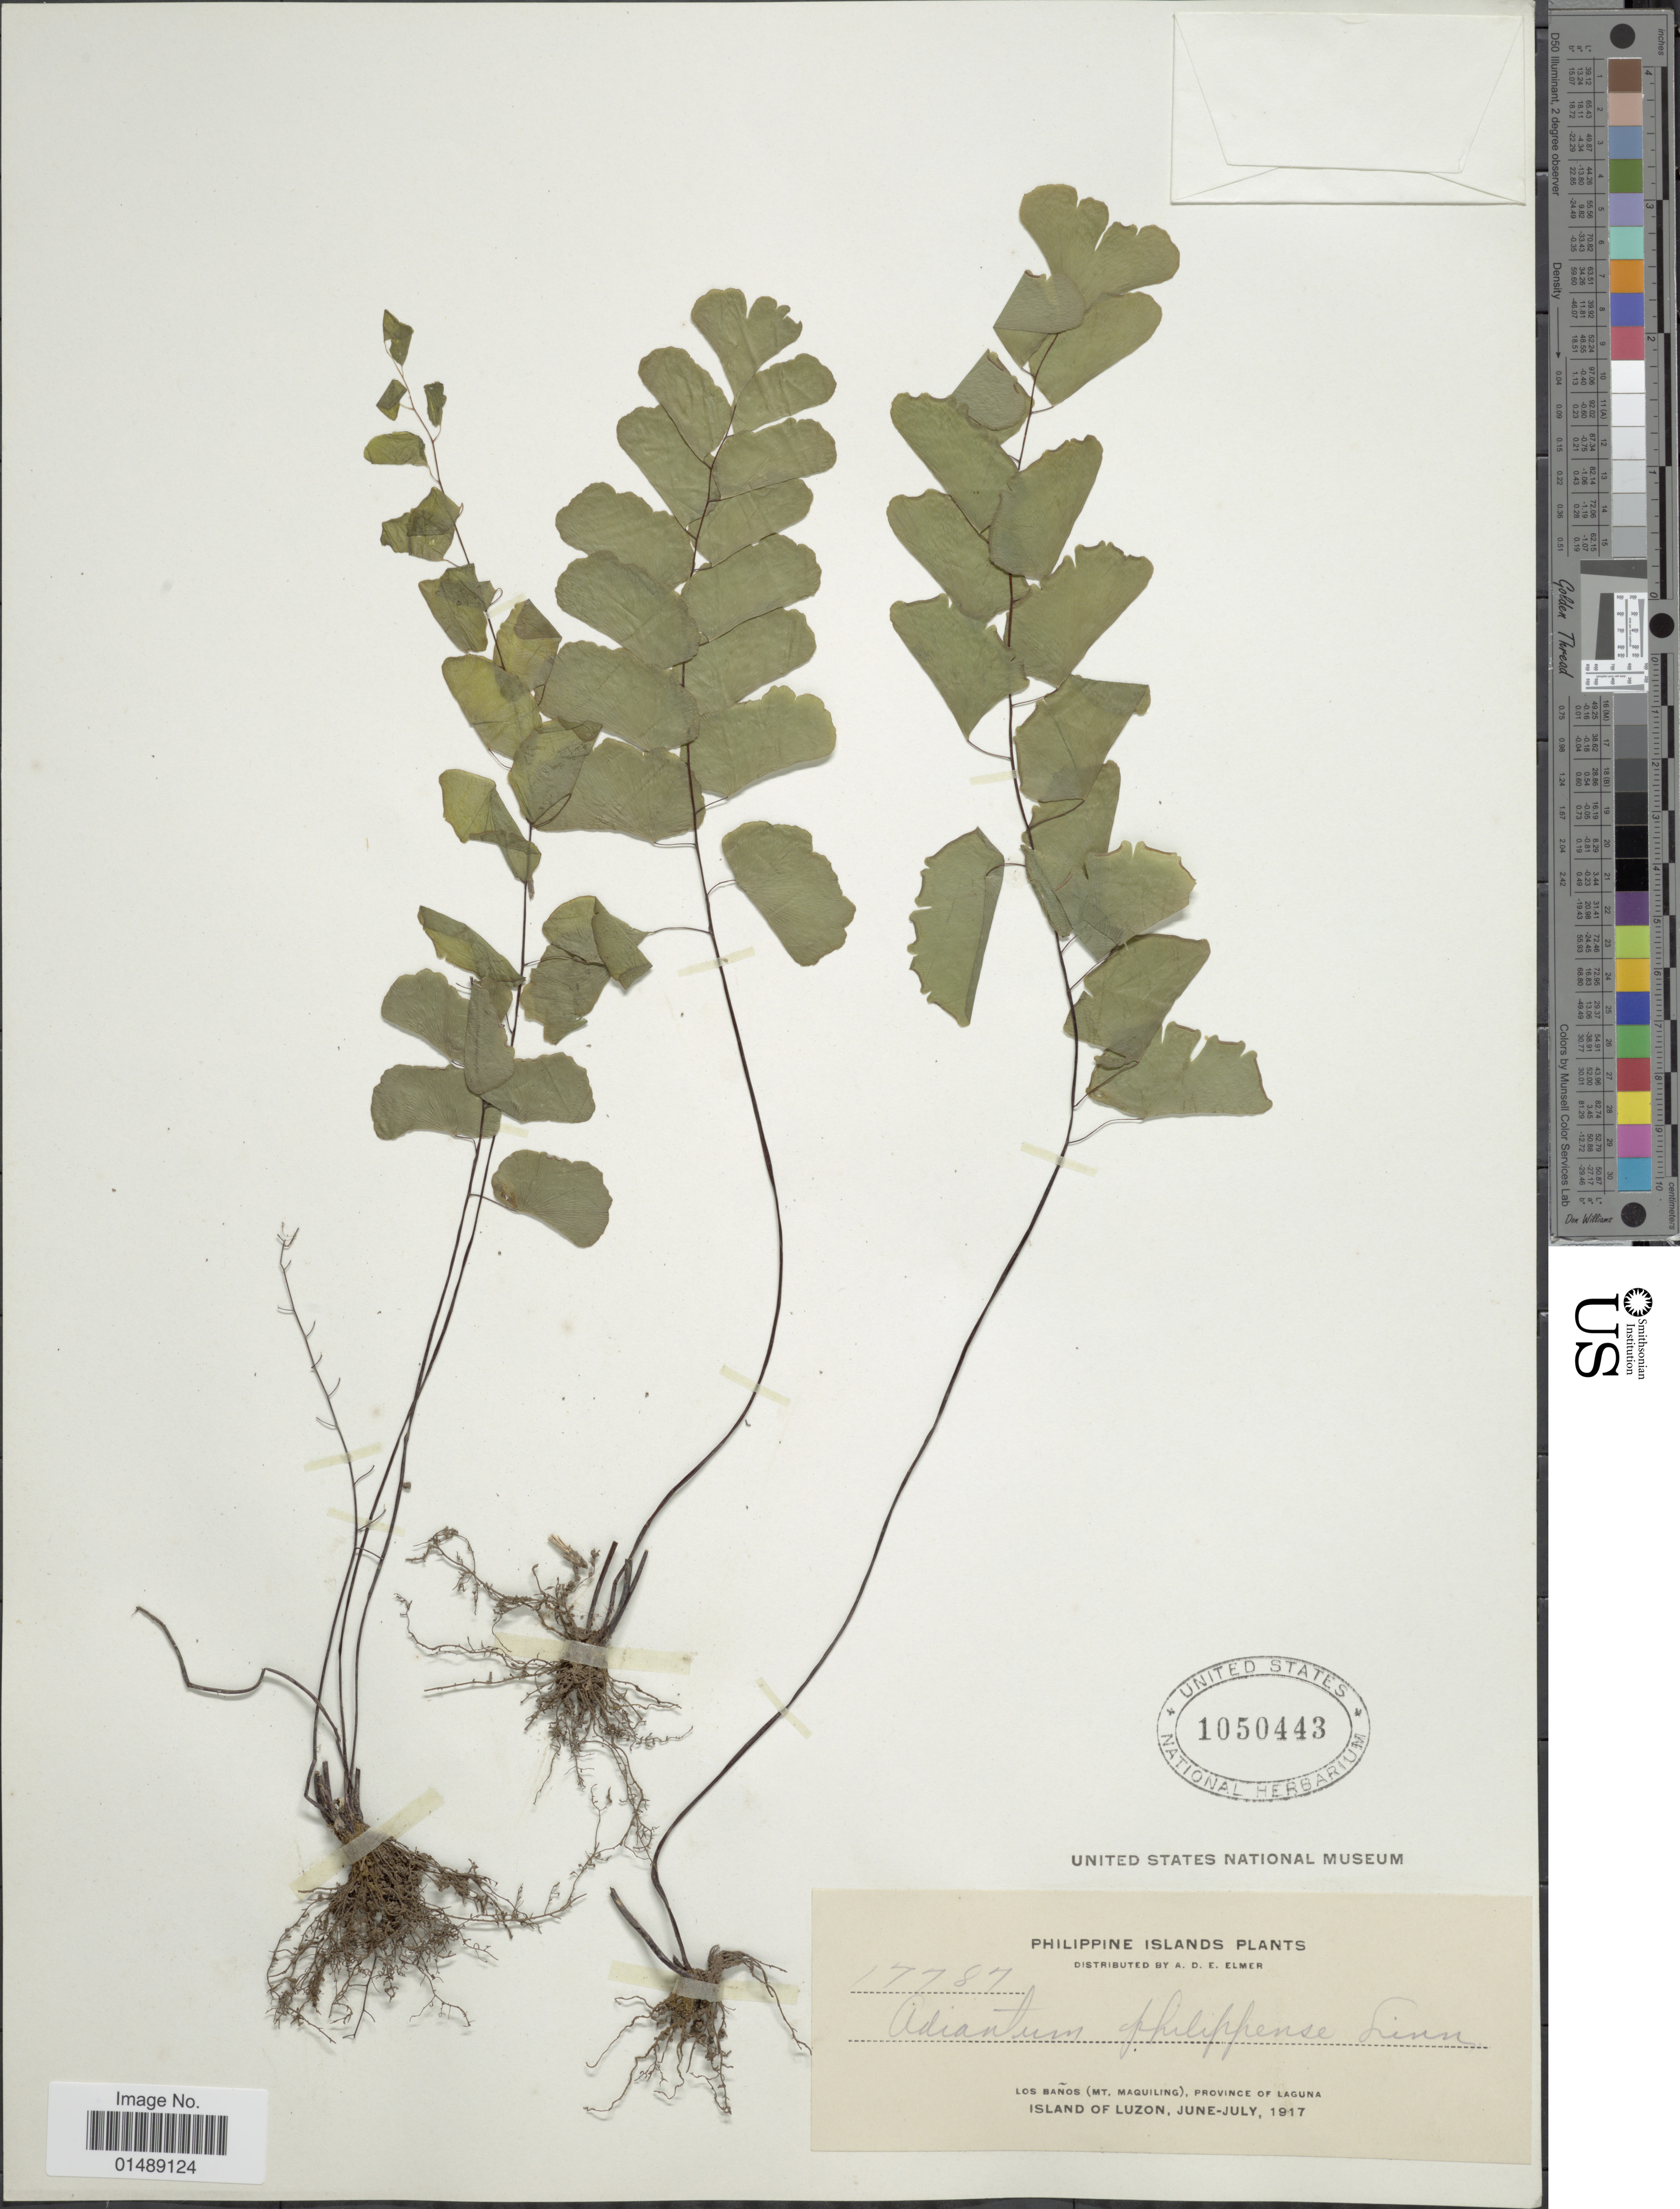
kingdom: Plantae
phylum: Tracheophyta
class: Polypodiopsida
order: Polypodiales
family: Pteridaceae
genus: Adiantum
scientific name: Adiantum philippense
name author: L.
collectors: A. D. E. Elmer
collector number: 17787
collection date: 1917-06/1917-07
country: Philippines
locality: Los Banos (Mt. Maquiling), Province of Laguna, Island of Luzon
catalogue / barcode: US 1050443